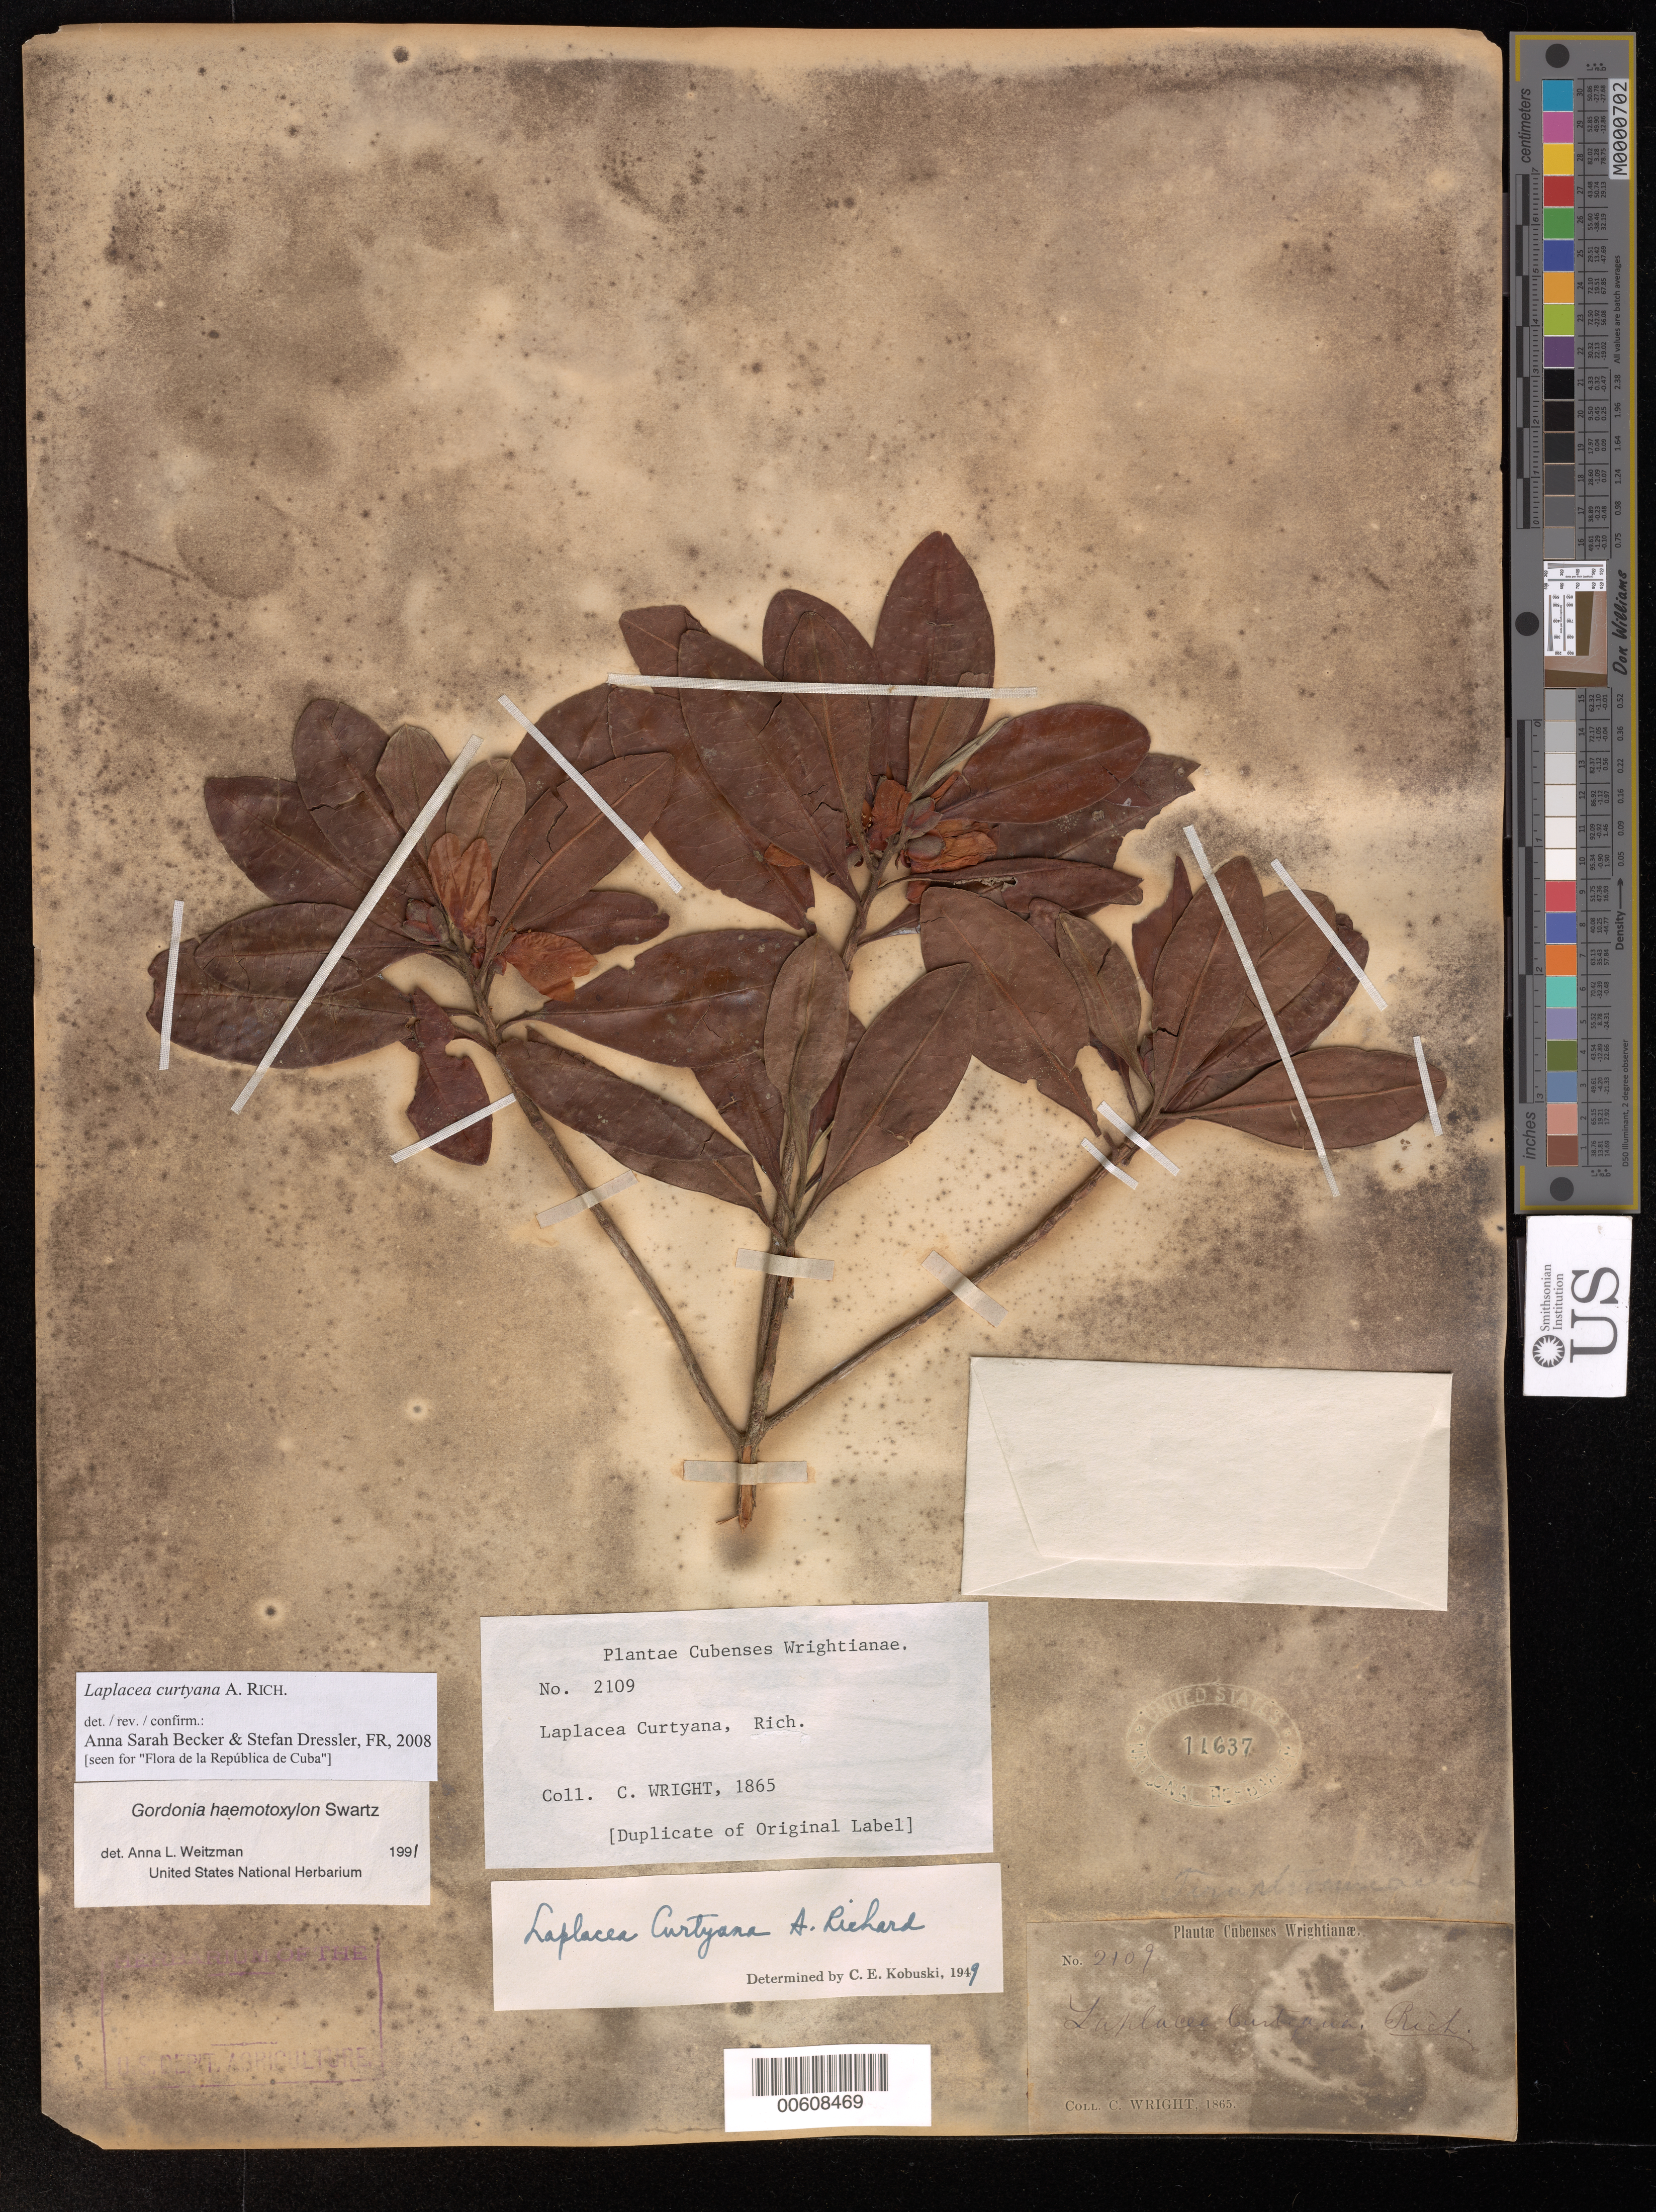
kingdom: Plantae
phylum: Tracheophyta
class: Magnoliopsida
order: Ericales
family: Theaceae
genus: Laplacea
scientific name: Laplacea curtyana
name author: A. Rich.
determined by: Becker, Anna S.; Dressler, S.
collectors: C. Wright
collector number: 2109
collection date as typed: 2 Apr 1865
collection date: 1865-04-02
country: Cuba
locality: Western Cuba: prope Vuelta de Abajó (given in citation in Urban)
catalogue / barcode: US 11637